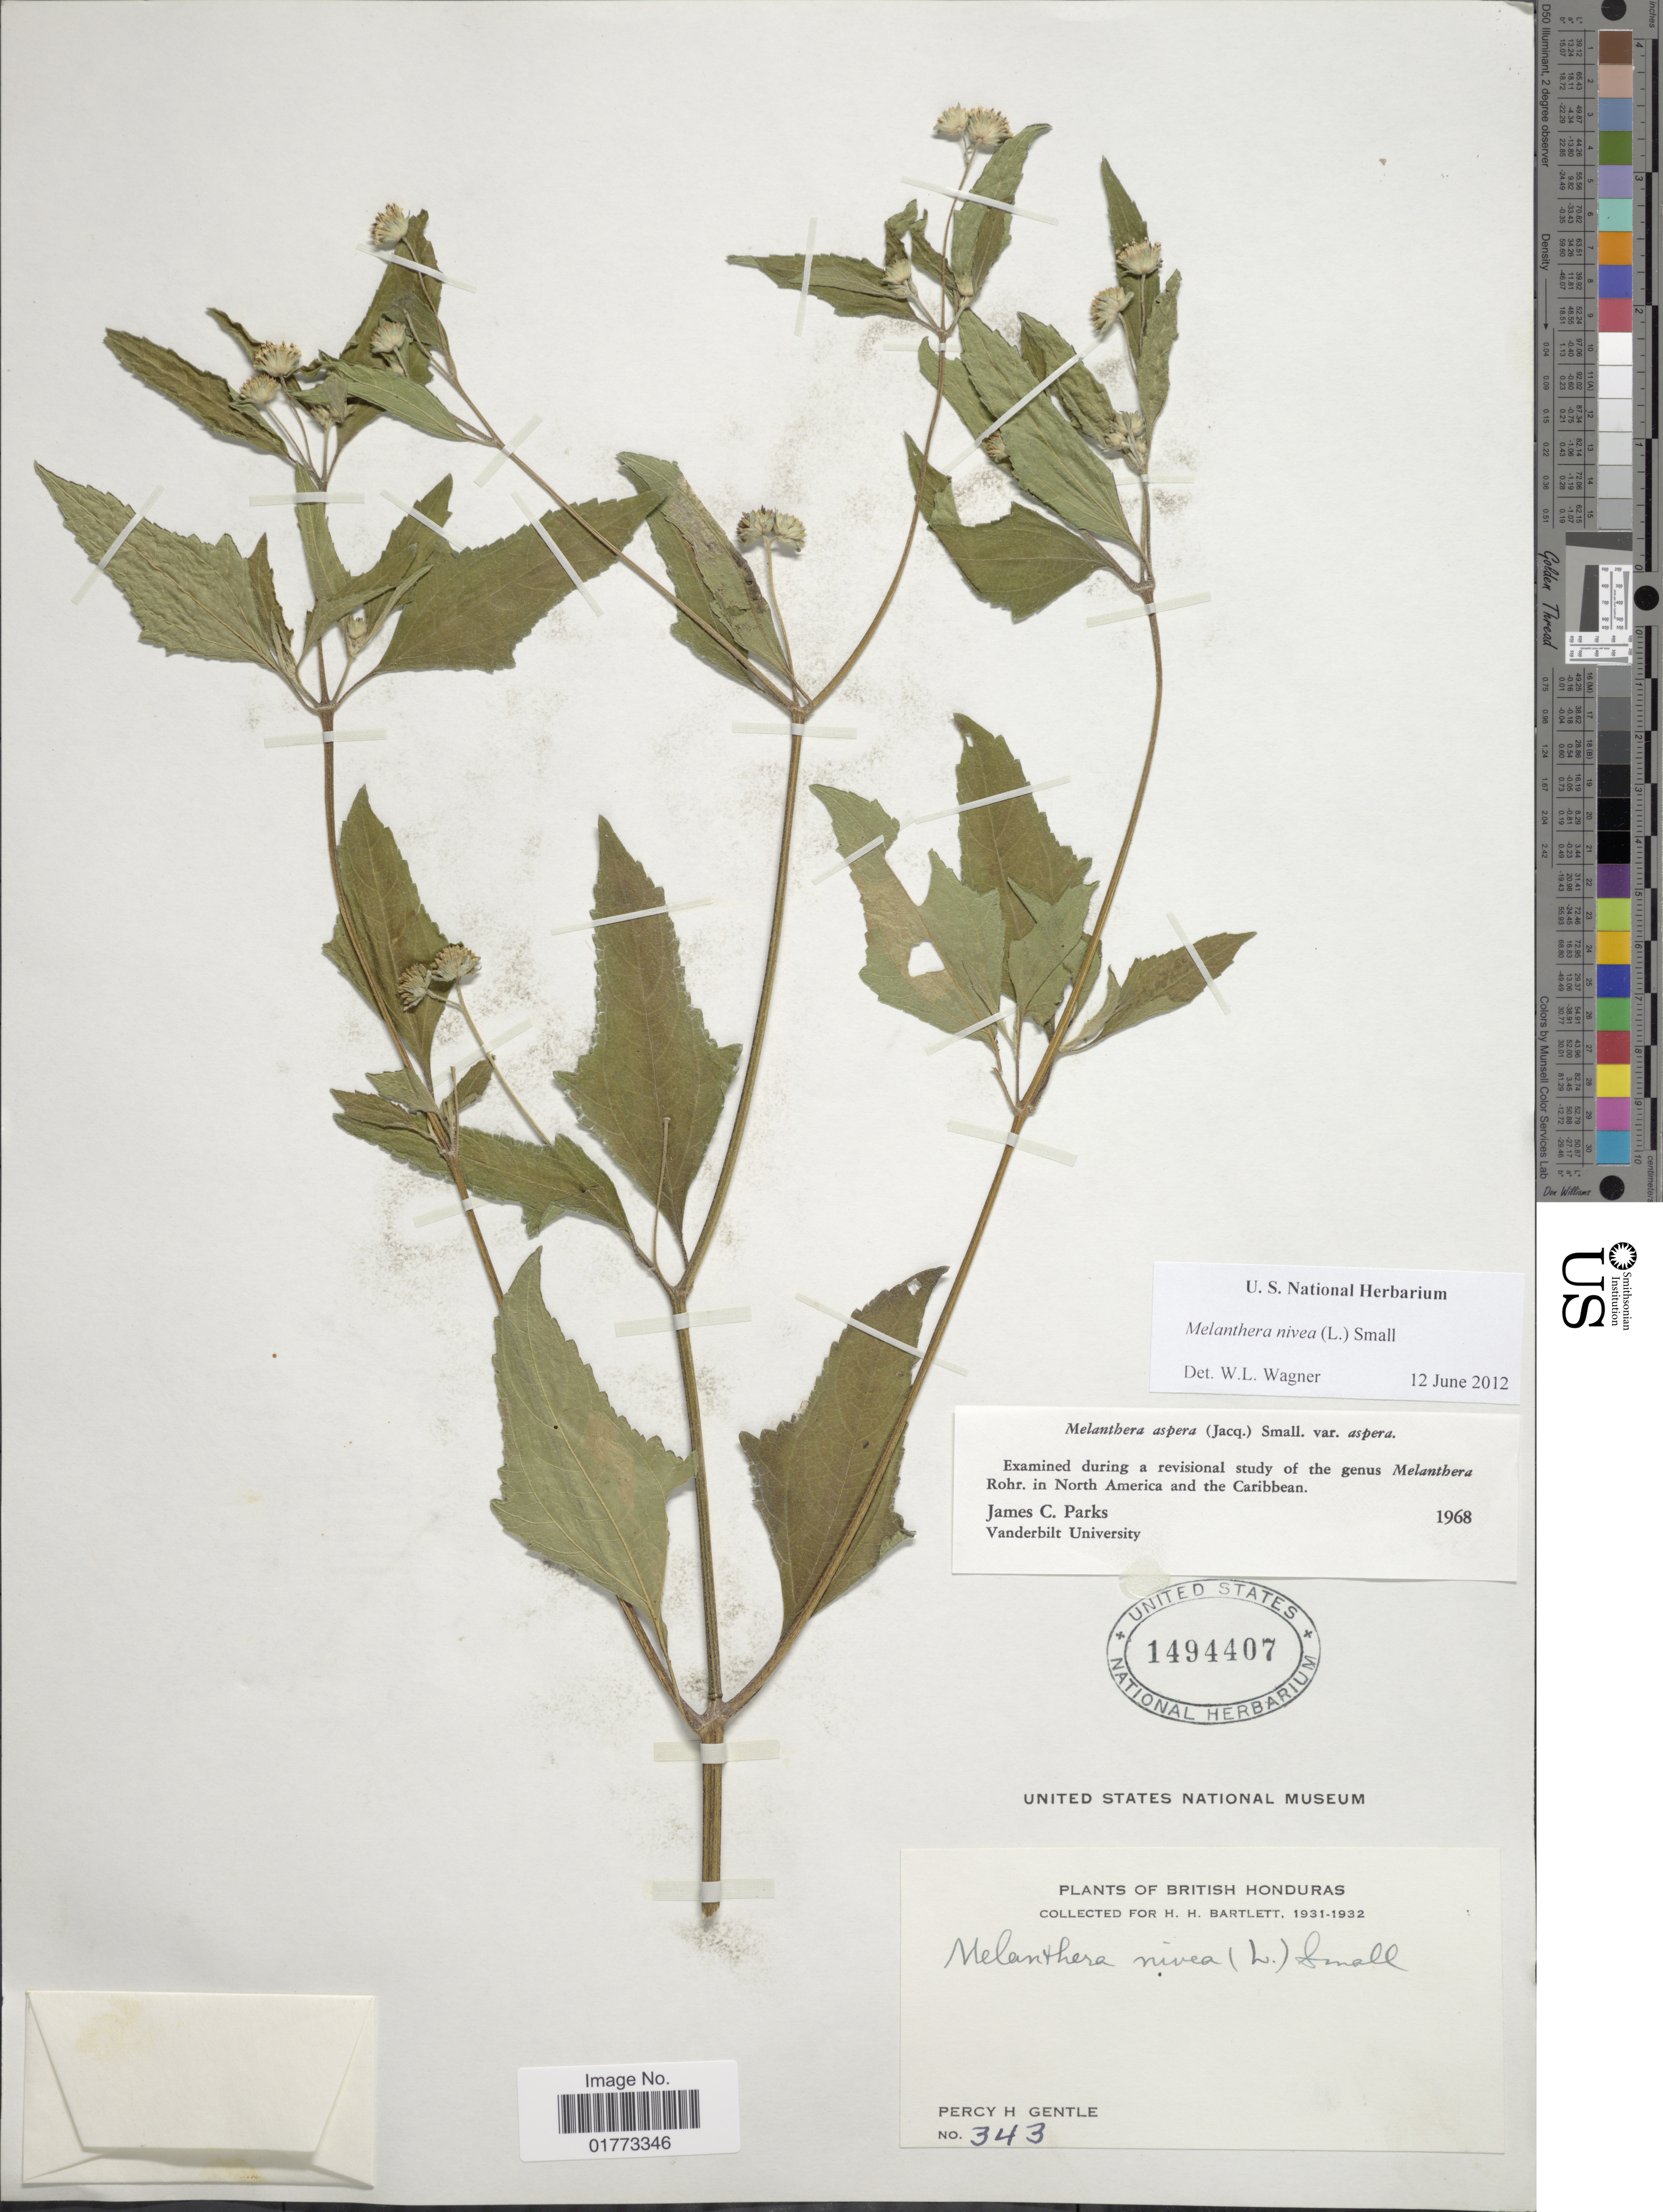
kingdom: Plantae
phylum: Tracheophyta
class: Magnoliopsida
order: Asterales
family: Asteraceae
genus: Melanthera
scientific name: Melanthera nivea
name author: (L.) Small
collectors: P. H. Gentle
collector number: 343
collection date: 1931/1932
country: Belize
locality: British Honduras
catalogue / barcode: US 1494407